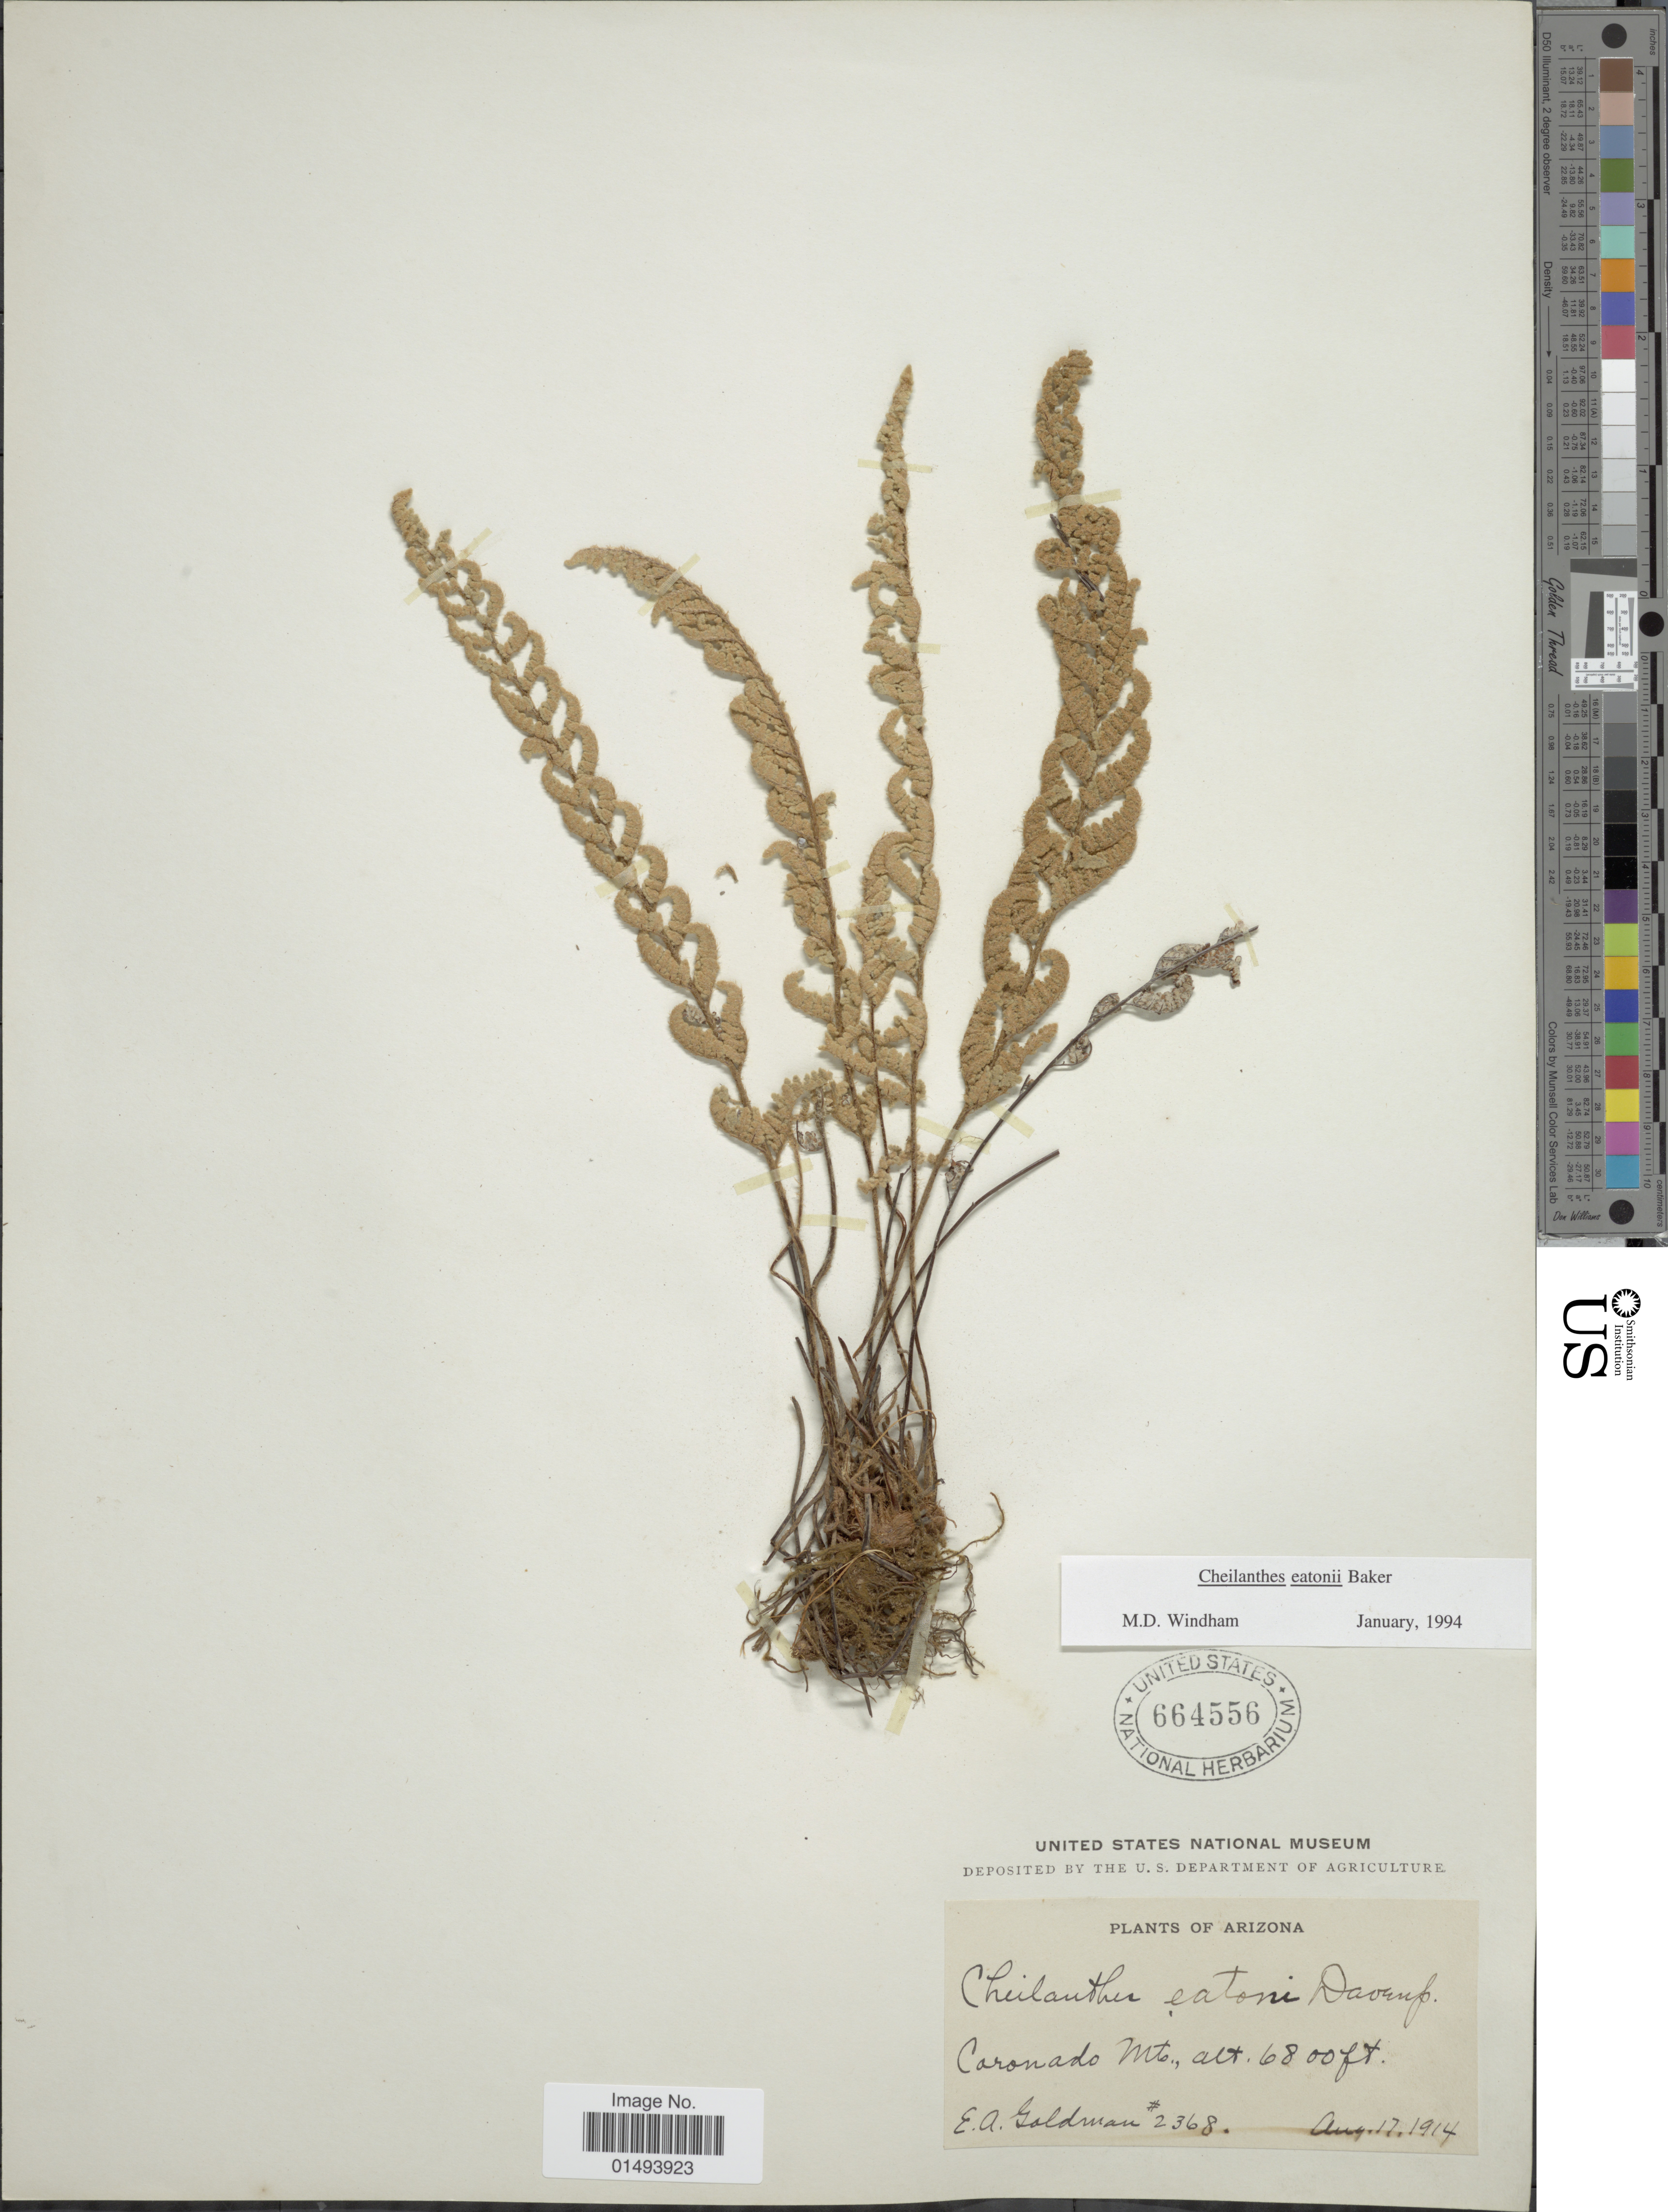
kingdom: Plantae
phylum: Tracheophyta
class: Polypodiopsida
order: Polypodiales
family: Pteridaceae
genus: Myriopteris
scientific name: Myriopteris rufa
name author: Fée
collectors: E. A. Goldman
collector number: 2368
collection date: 1914-08-17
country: United States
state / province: Arizona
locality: Plants of Arizona, Coronado Mts.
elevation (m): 2073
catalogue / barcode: US 664556